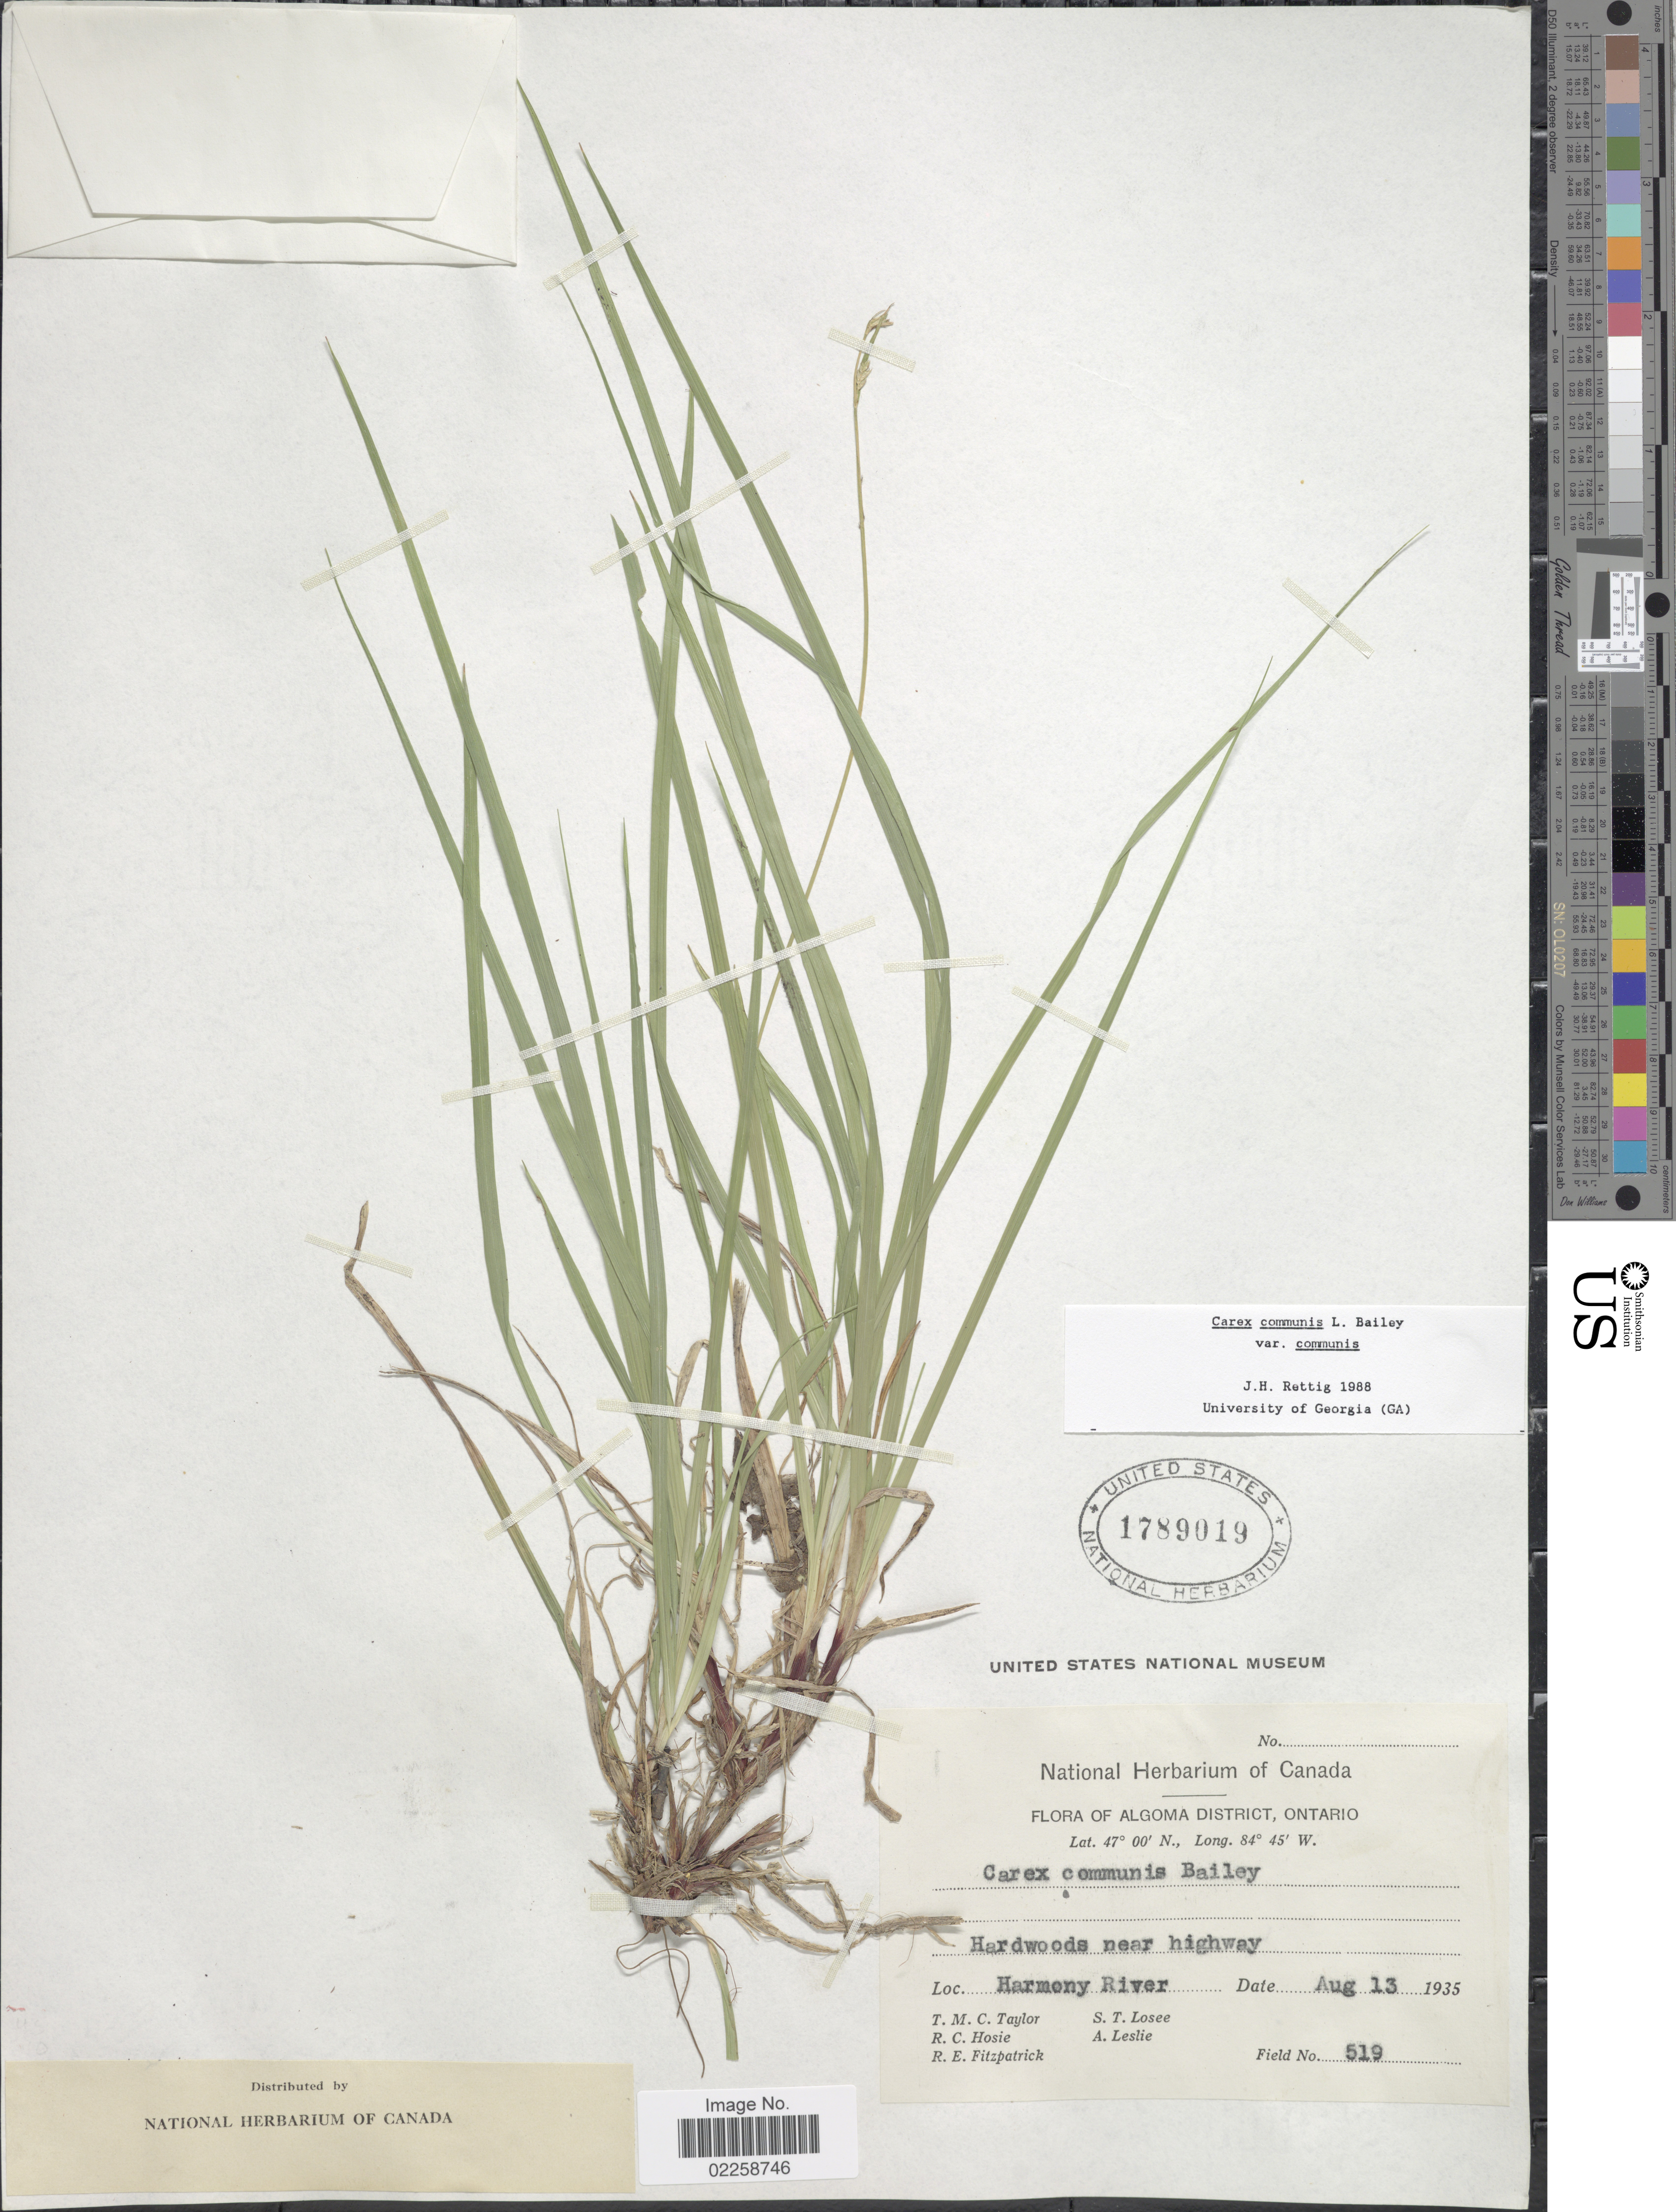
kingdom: Plantae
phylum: Tracheophyta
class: Liliopsida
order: Poales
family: Cyperaceae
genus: Carex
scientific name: Carex communis var. communis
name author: L.H. Bailey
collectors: T. M. C. Taylor, R. Hosie, R. Fitzpatrick, S. Losee & A. Leslie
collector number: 519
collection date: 1935-08-13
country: Canada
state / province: Ontario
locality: Algoma District, Harmony River, Hardwoods near highway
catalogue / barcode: US 1789019